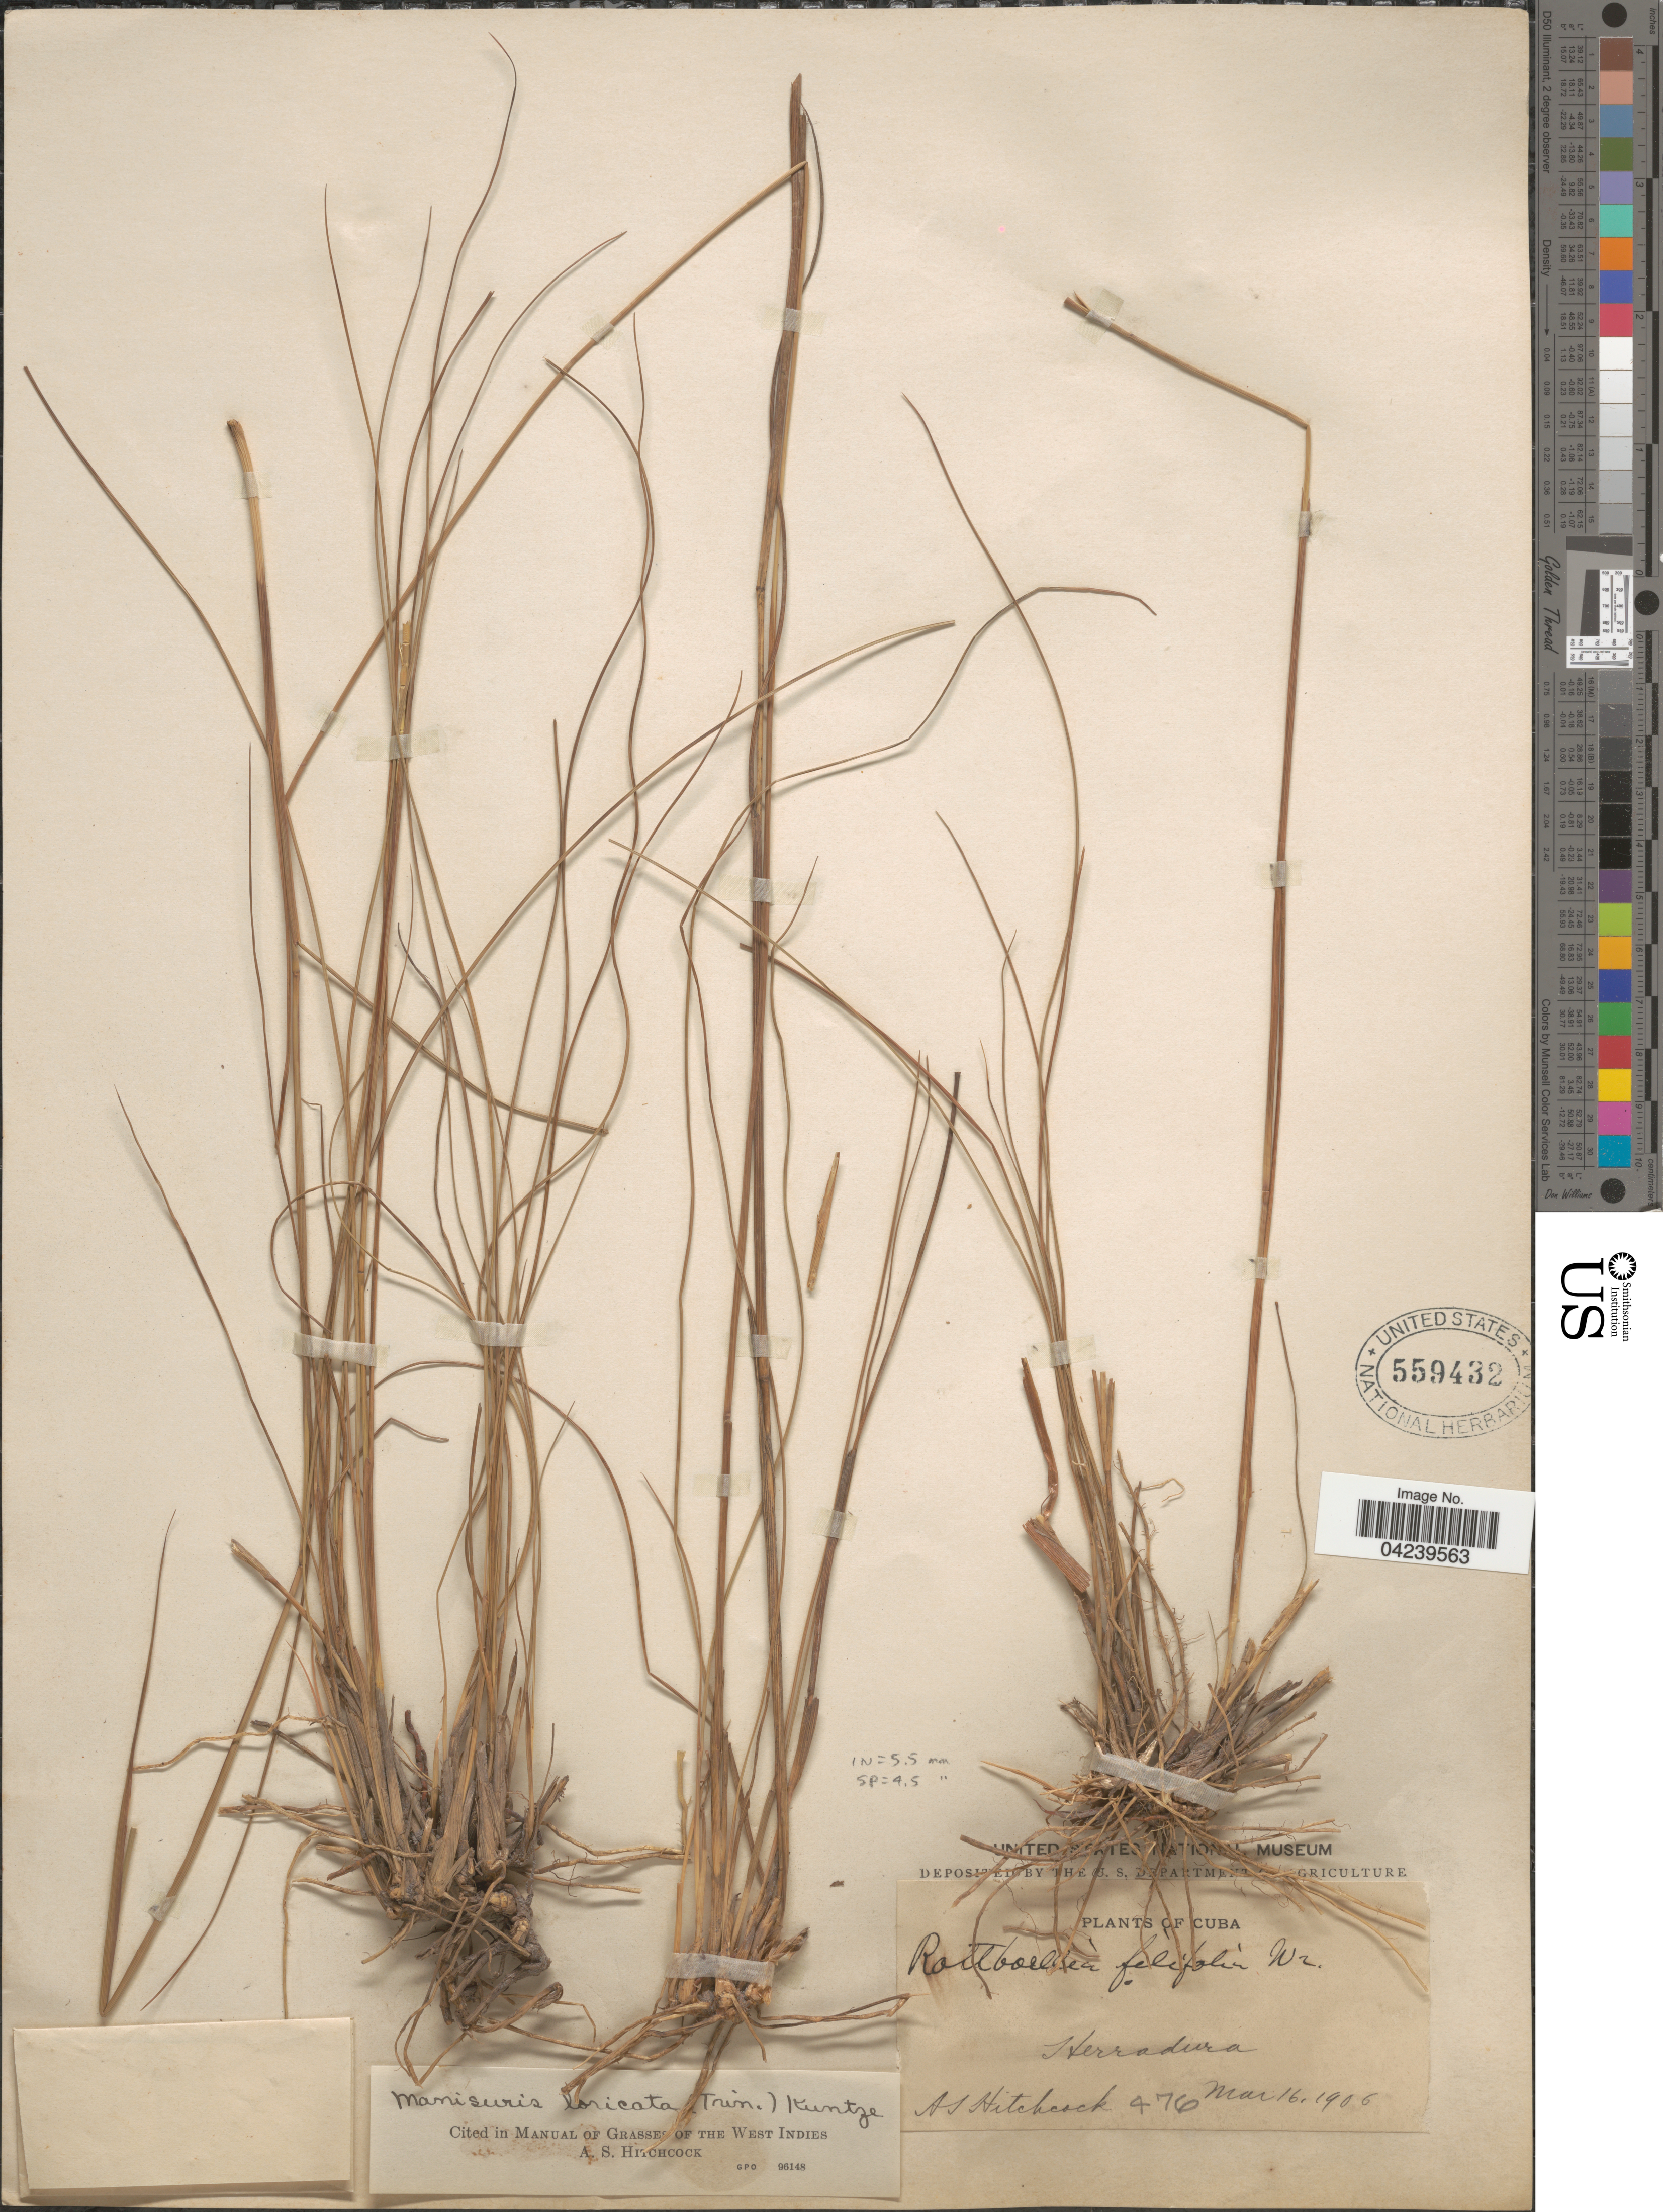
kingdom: Plantae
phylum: Tracheophyta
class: Liliopsida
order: Poales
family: Poaceae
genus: Rhytachne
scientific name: Rhytachne rottboellioides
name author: Desv.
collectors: A. S. Hitchcock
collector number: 476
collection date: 1906-03-16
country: Cuba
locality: Herradura.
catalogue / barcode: US 559432